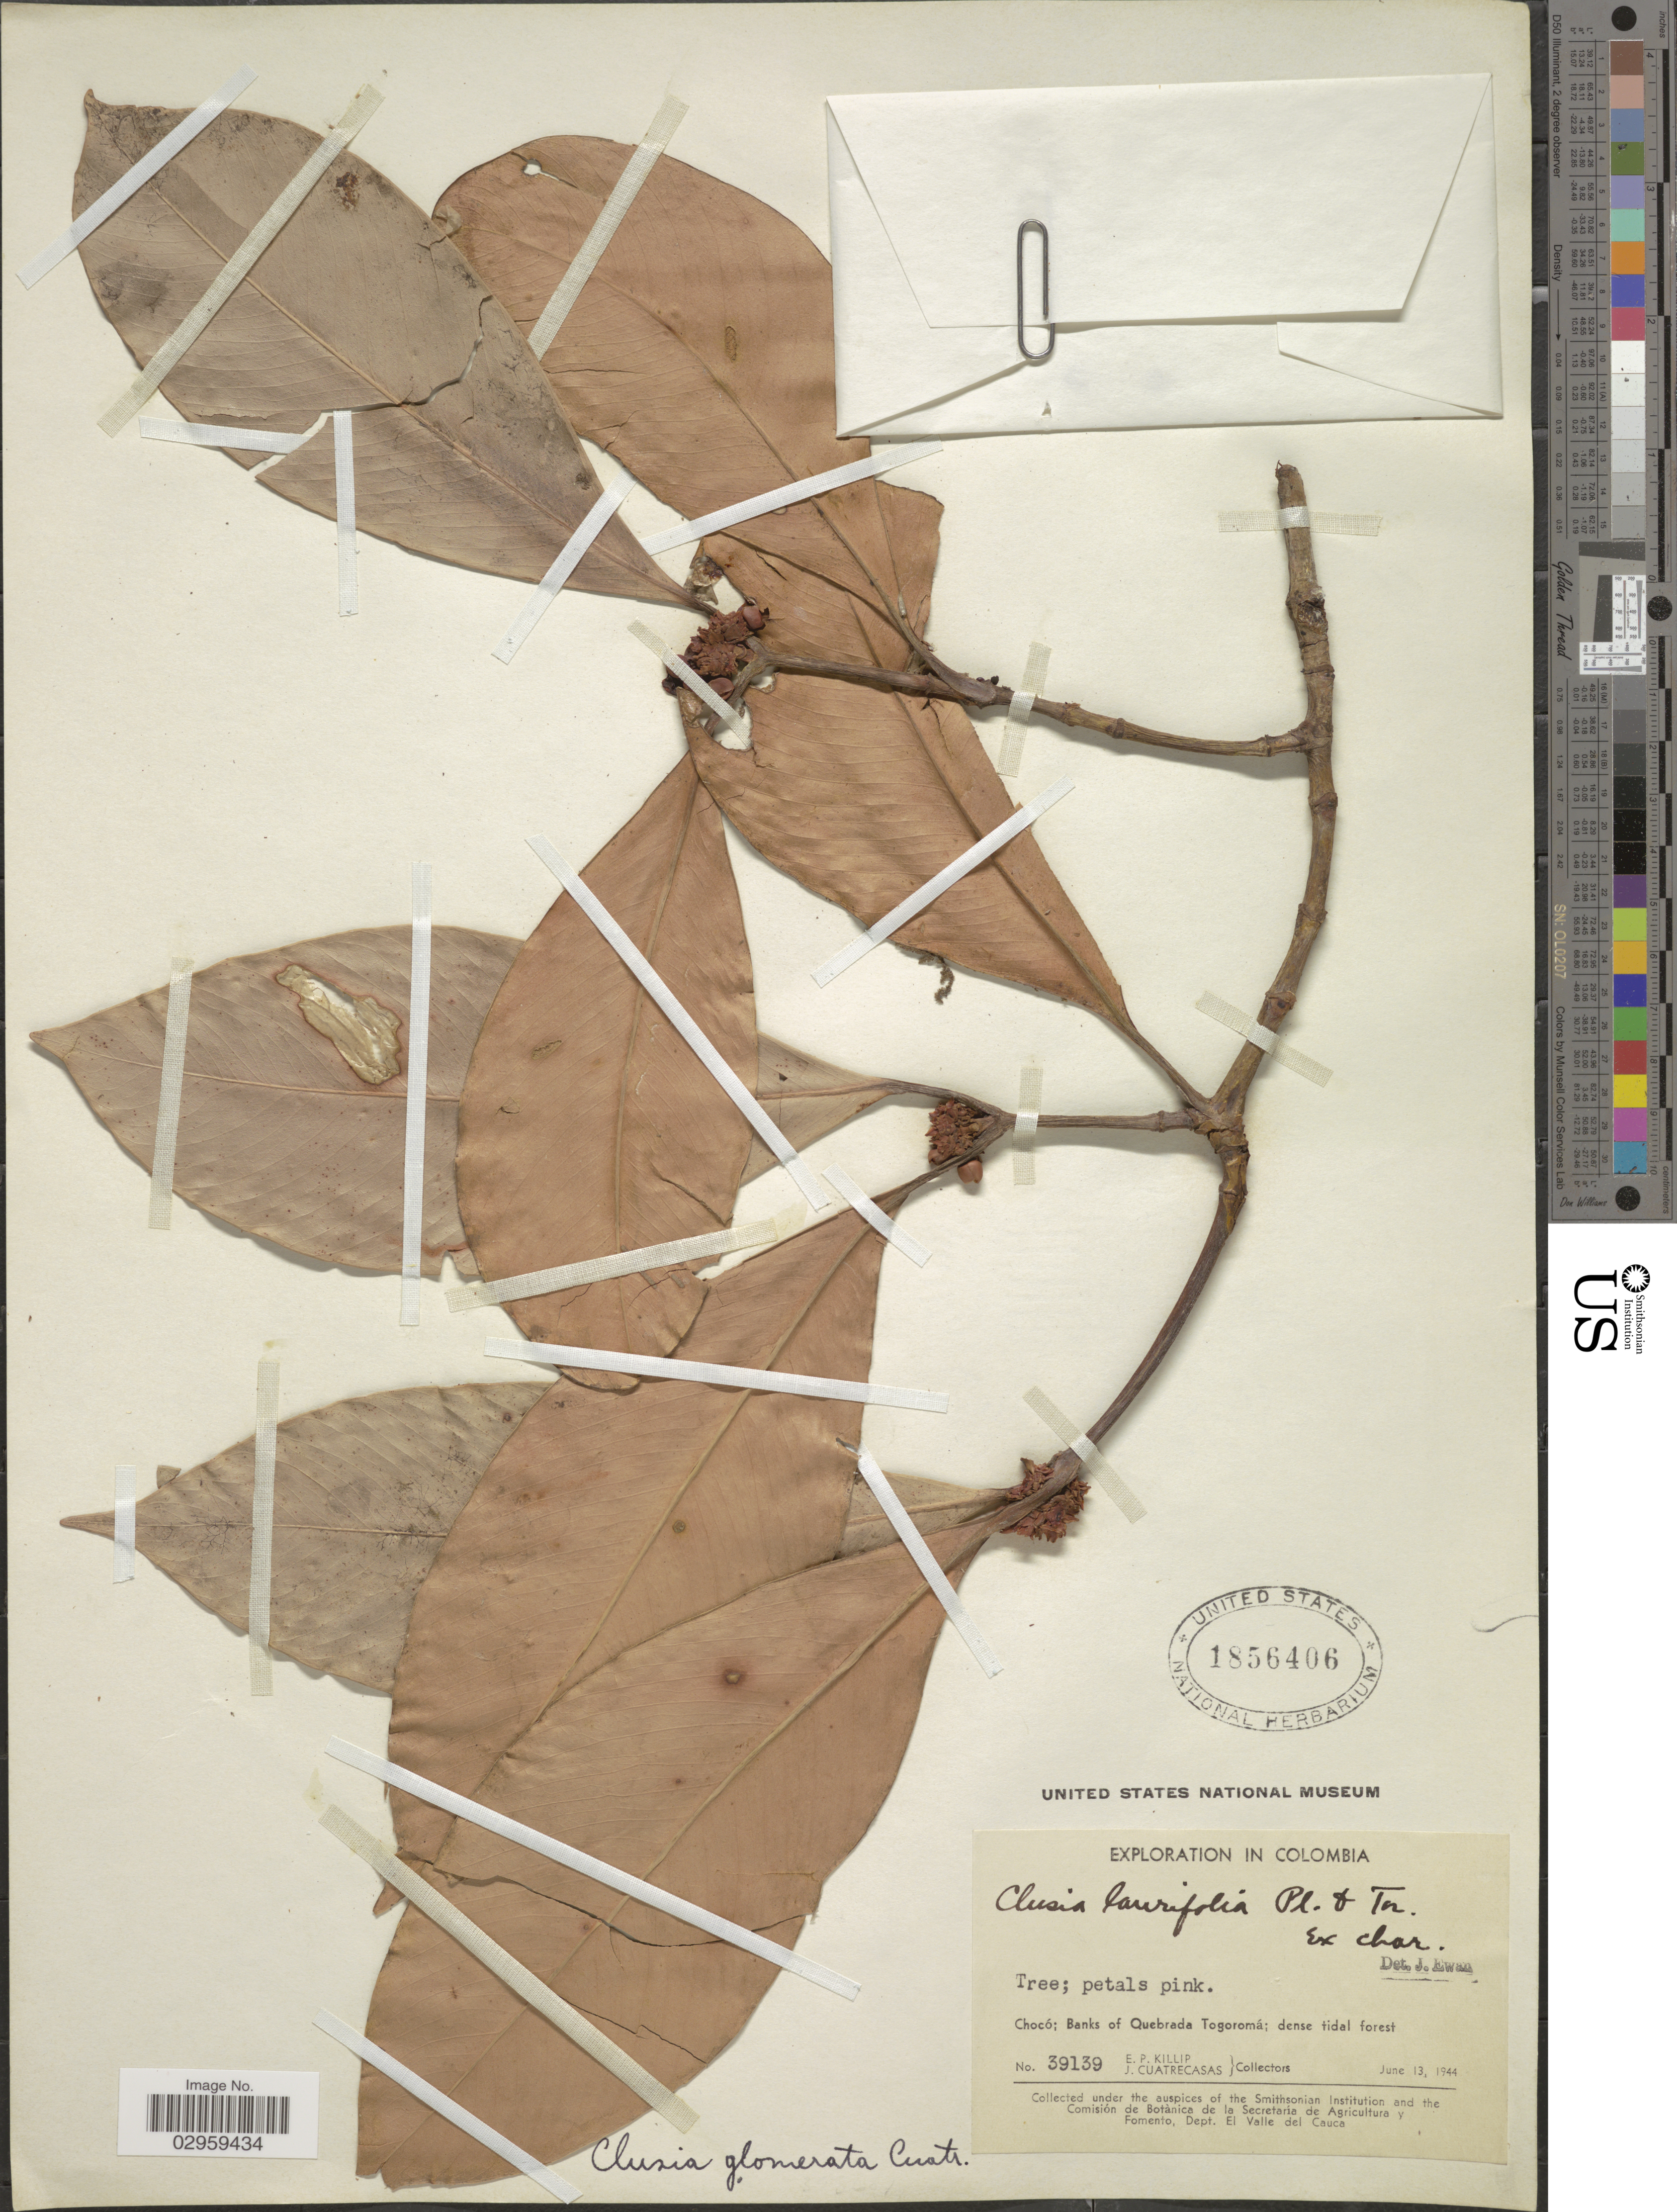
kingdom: Plantae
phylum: Tracheophyta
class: Magnoliopsida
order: Malpighiales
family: Clusiaceae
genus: Clusia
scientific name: Clusia glomerata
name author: Cuatrec.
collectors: E. P. Killip & J. Cuatrecasas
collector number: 39139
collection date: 1944-06-13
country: Colombia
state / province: Chocó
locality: Chocó; Banks of Quebrada Togoromá.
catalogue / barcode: US 1856406